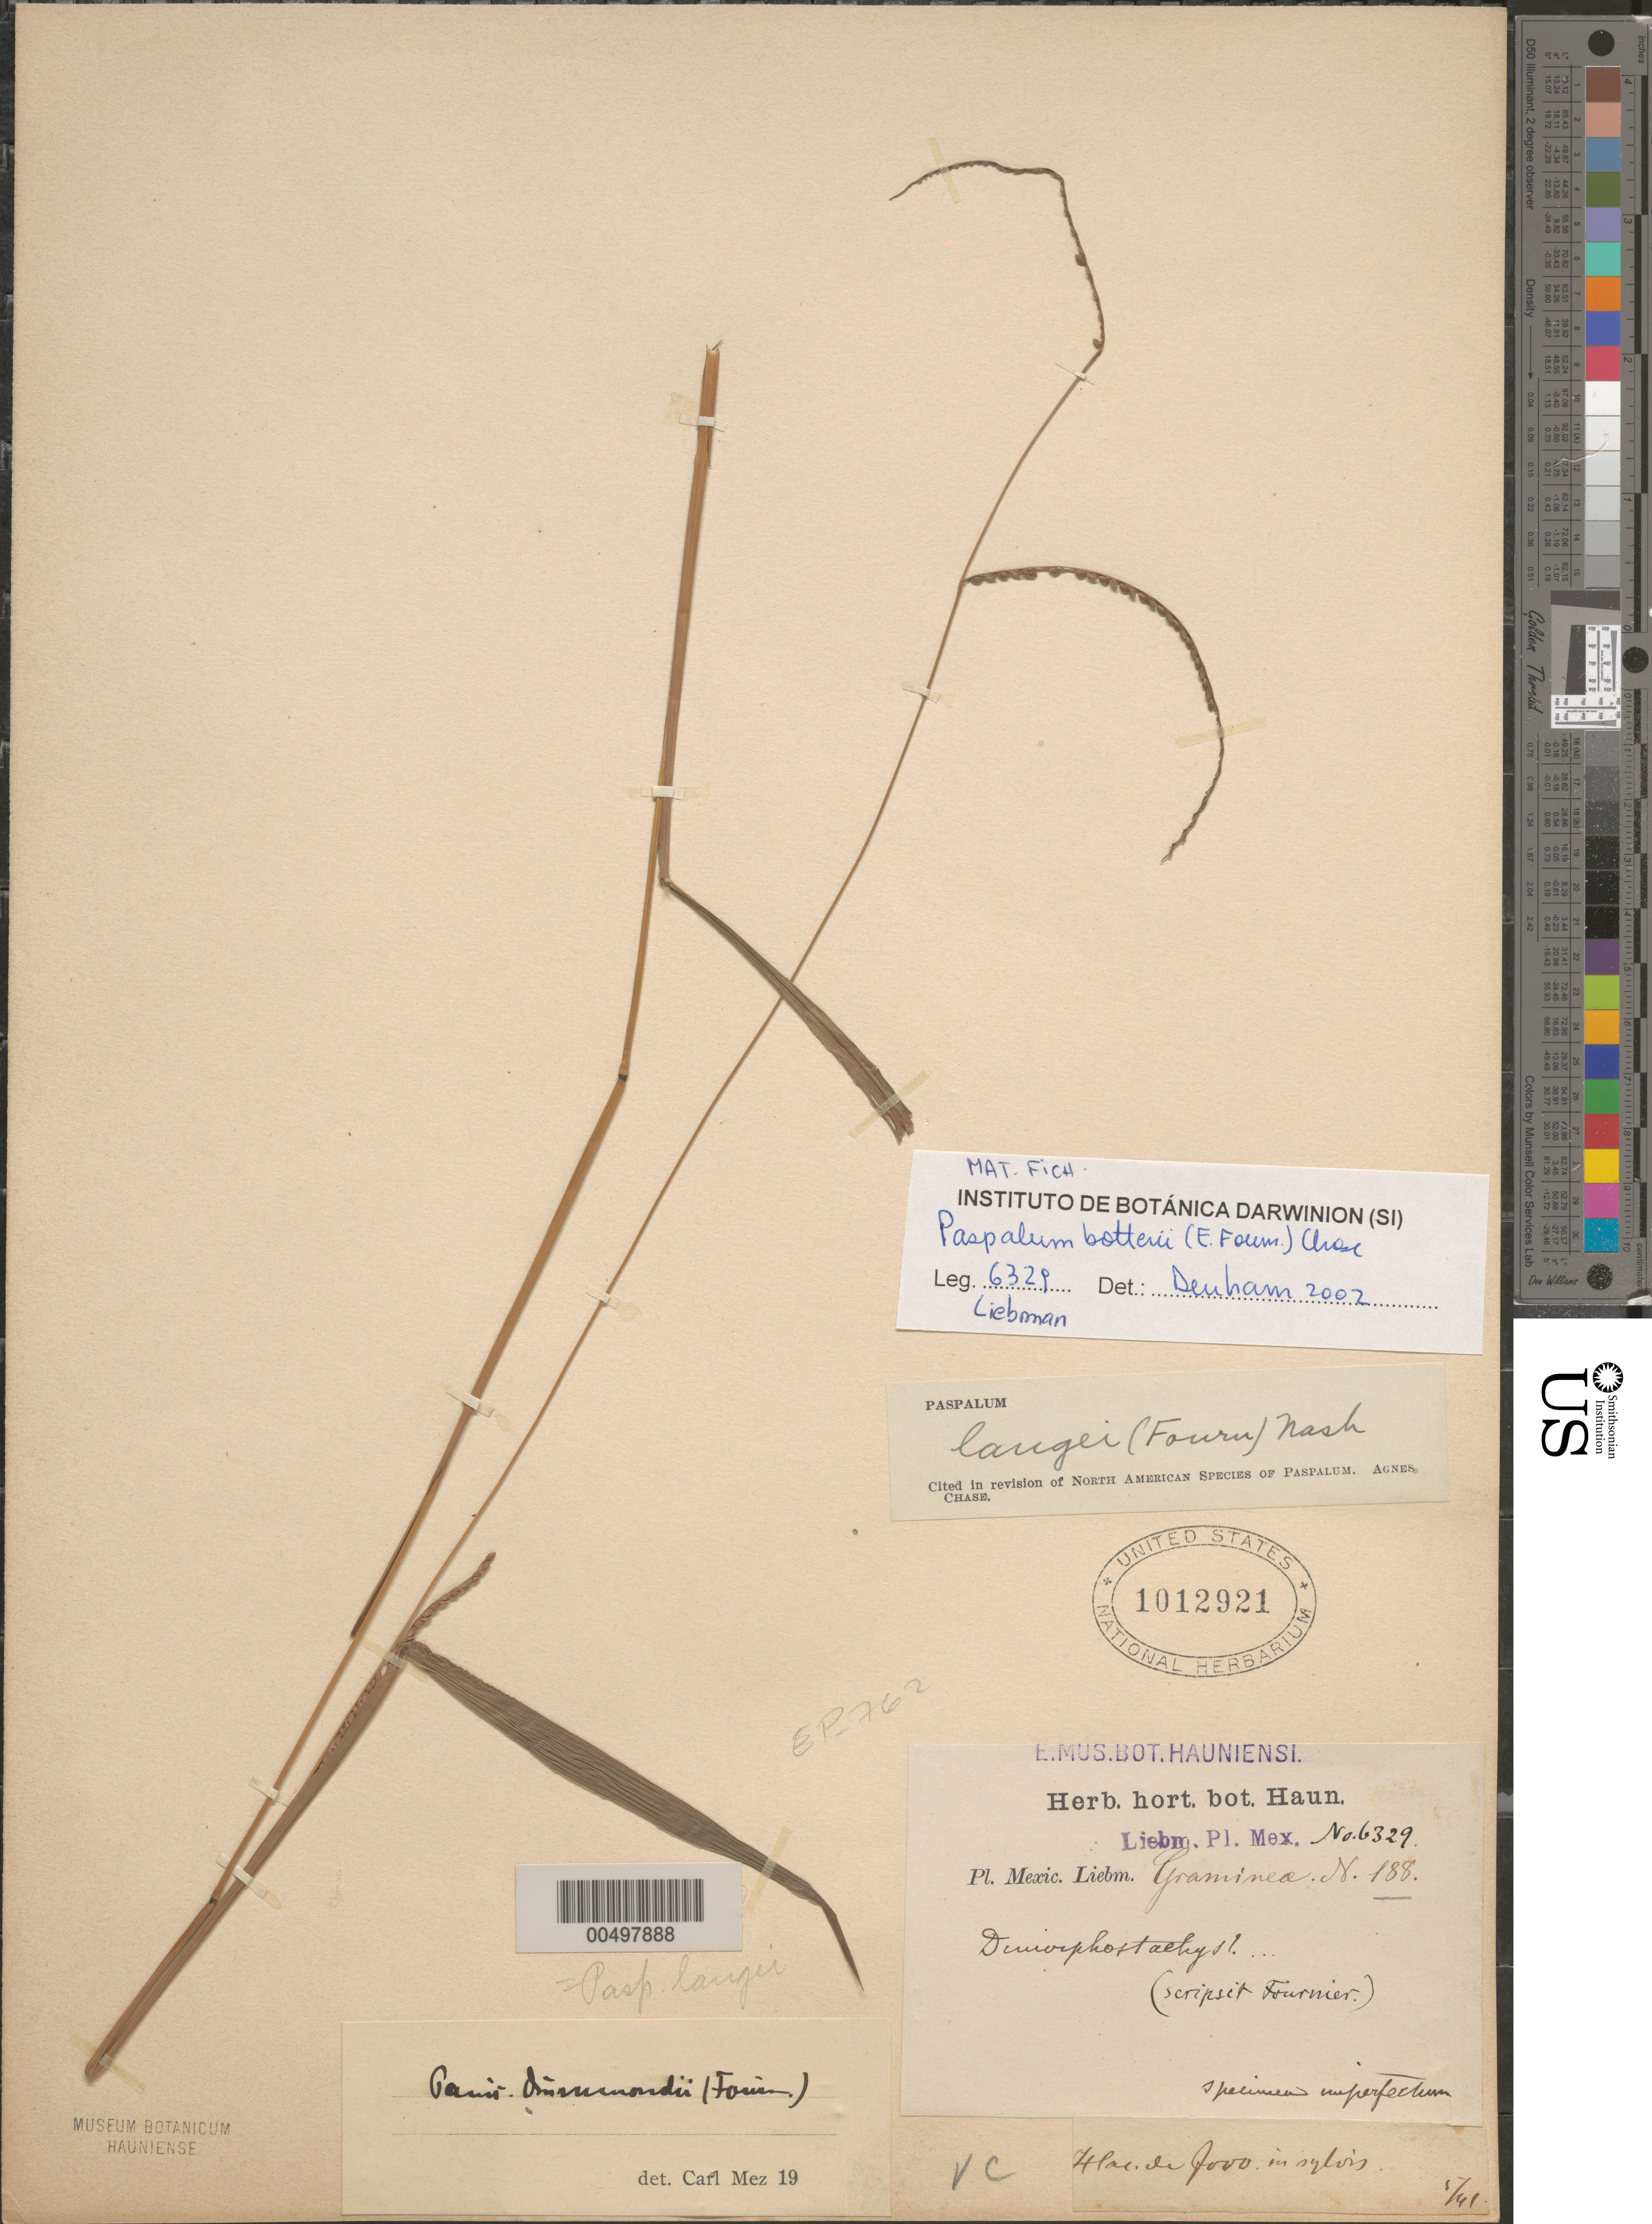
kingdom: Plantae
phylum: Tracheophyta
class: Liliopsida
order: Poales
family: Poaceae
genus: Paspalum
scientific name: Paspalum langei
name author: (E. Fourn.) Nash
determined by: Chase, [M.] Agnes, (US)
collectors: F. M. Liebmann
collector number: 188/6329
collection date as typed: May 1841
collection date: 1841-05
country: Mexico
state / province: Veracruz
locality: Hac. de Jovo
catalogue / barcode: US 1012921